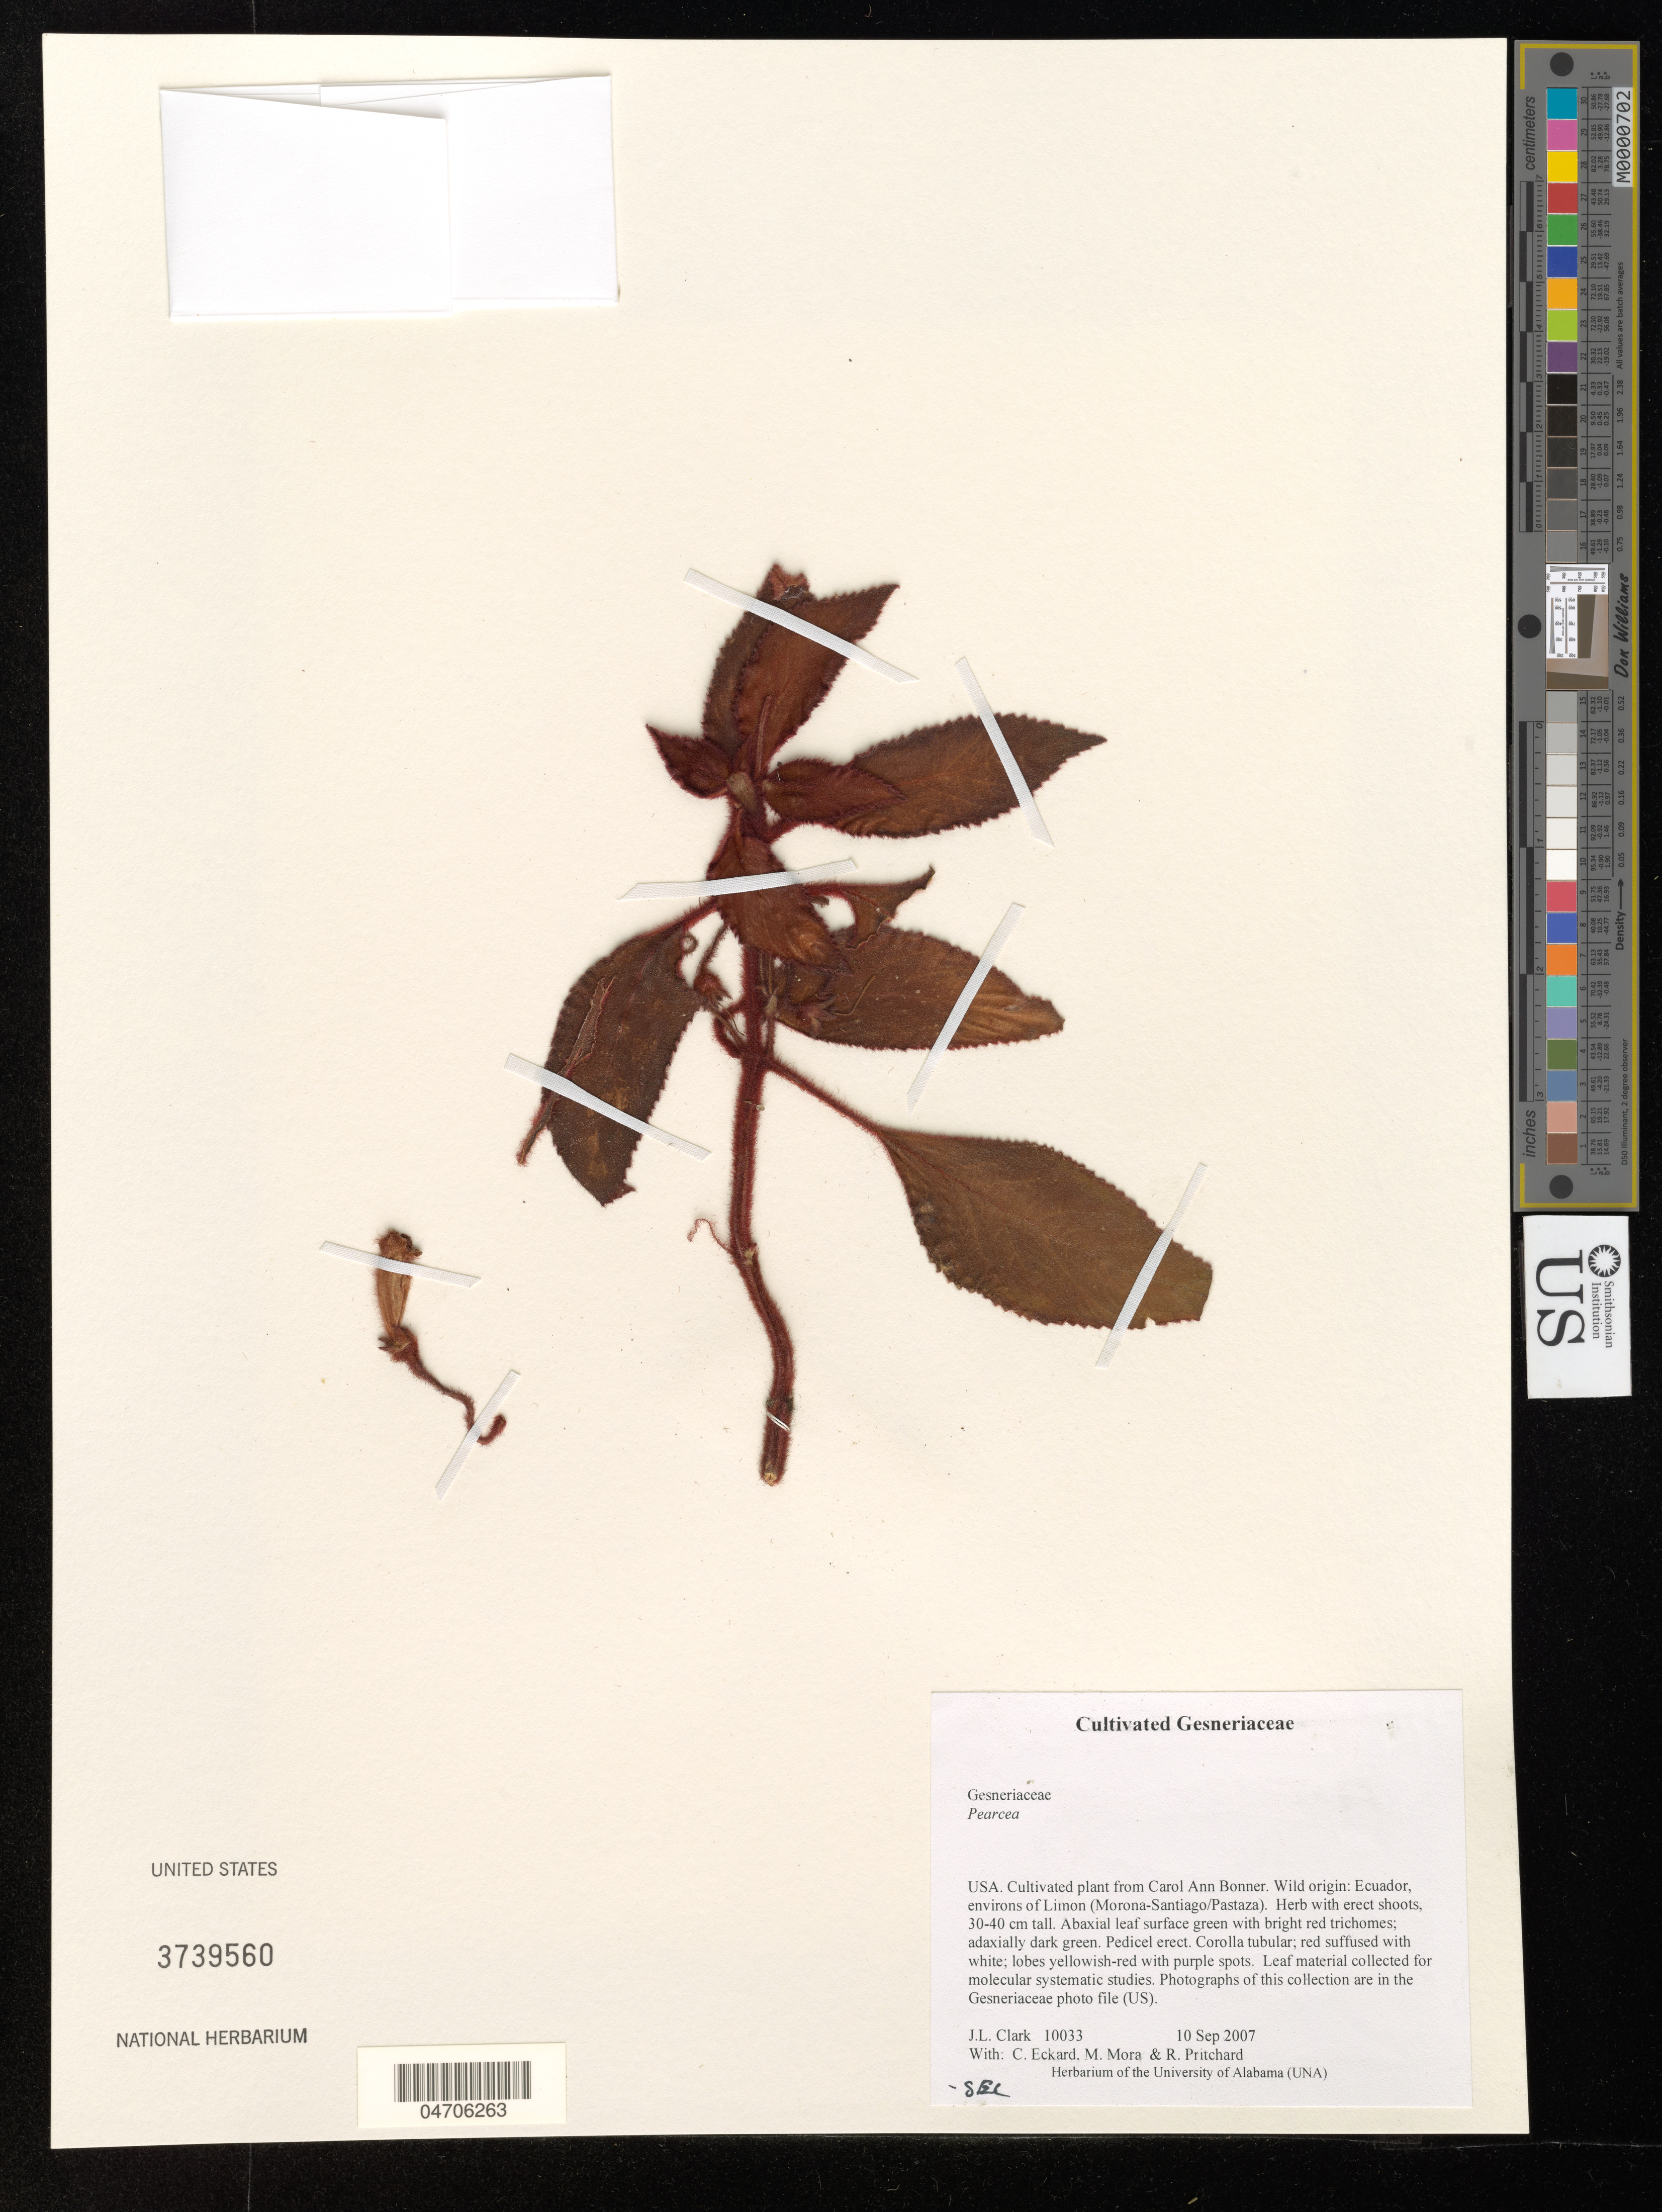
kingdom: Plantae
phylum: Tracheophyta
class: Magnoliopsida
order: Lamiales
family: Gesneriaceae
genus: Pearcea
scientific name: Pearcea sp.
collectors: J. L. Clark, S. Eckard, M. Mora & R. Pritchard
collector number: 10033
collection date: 2007-09-10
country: United States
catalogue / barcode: US 3739560